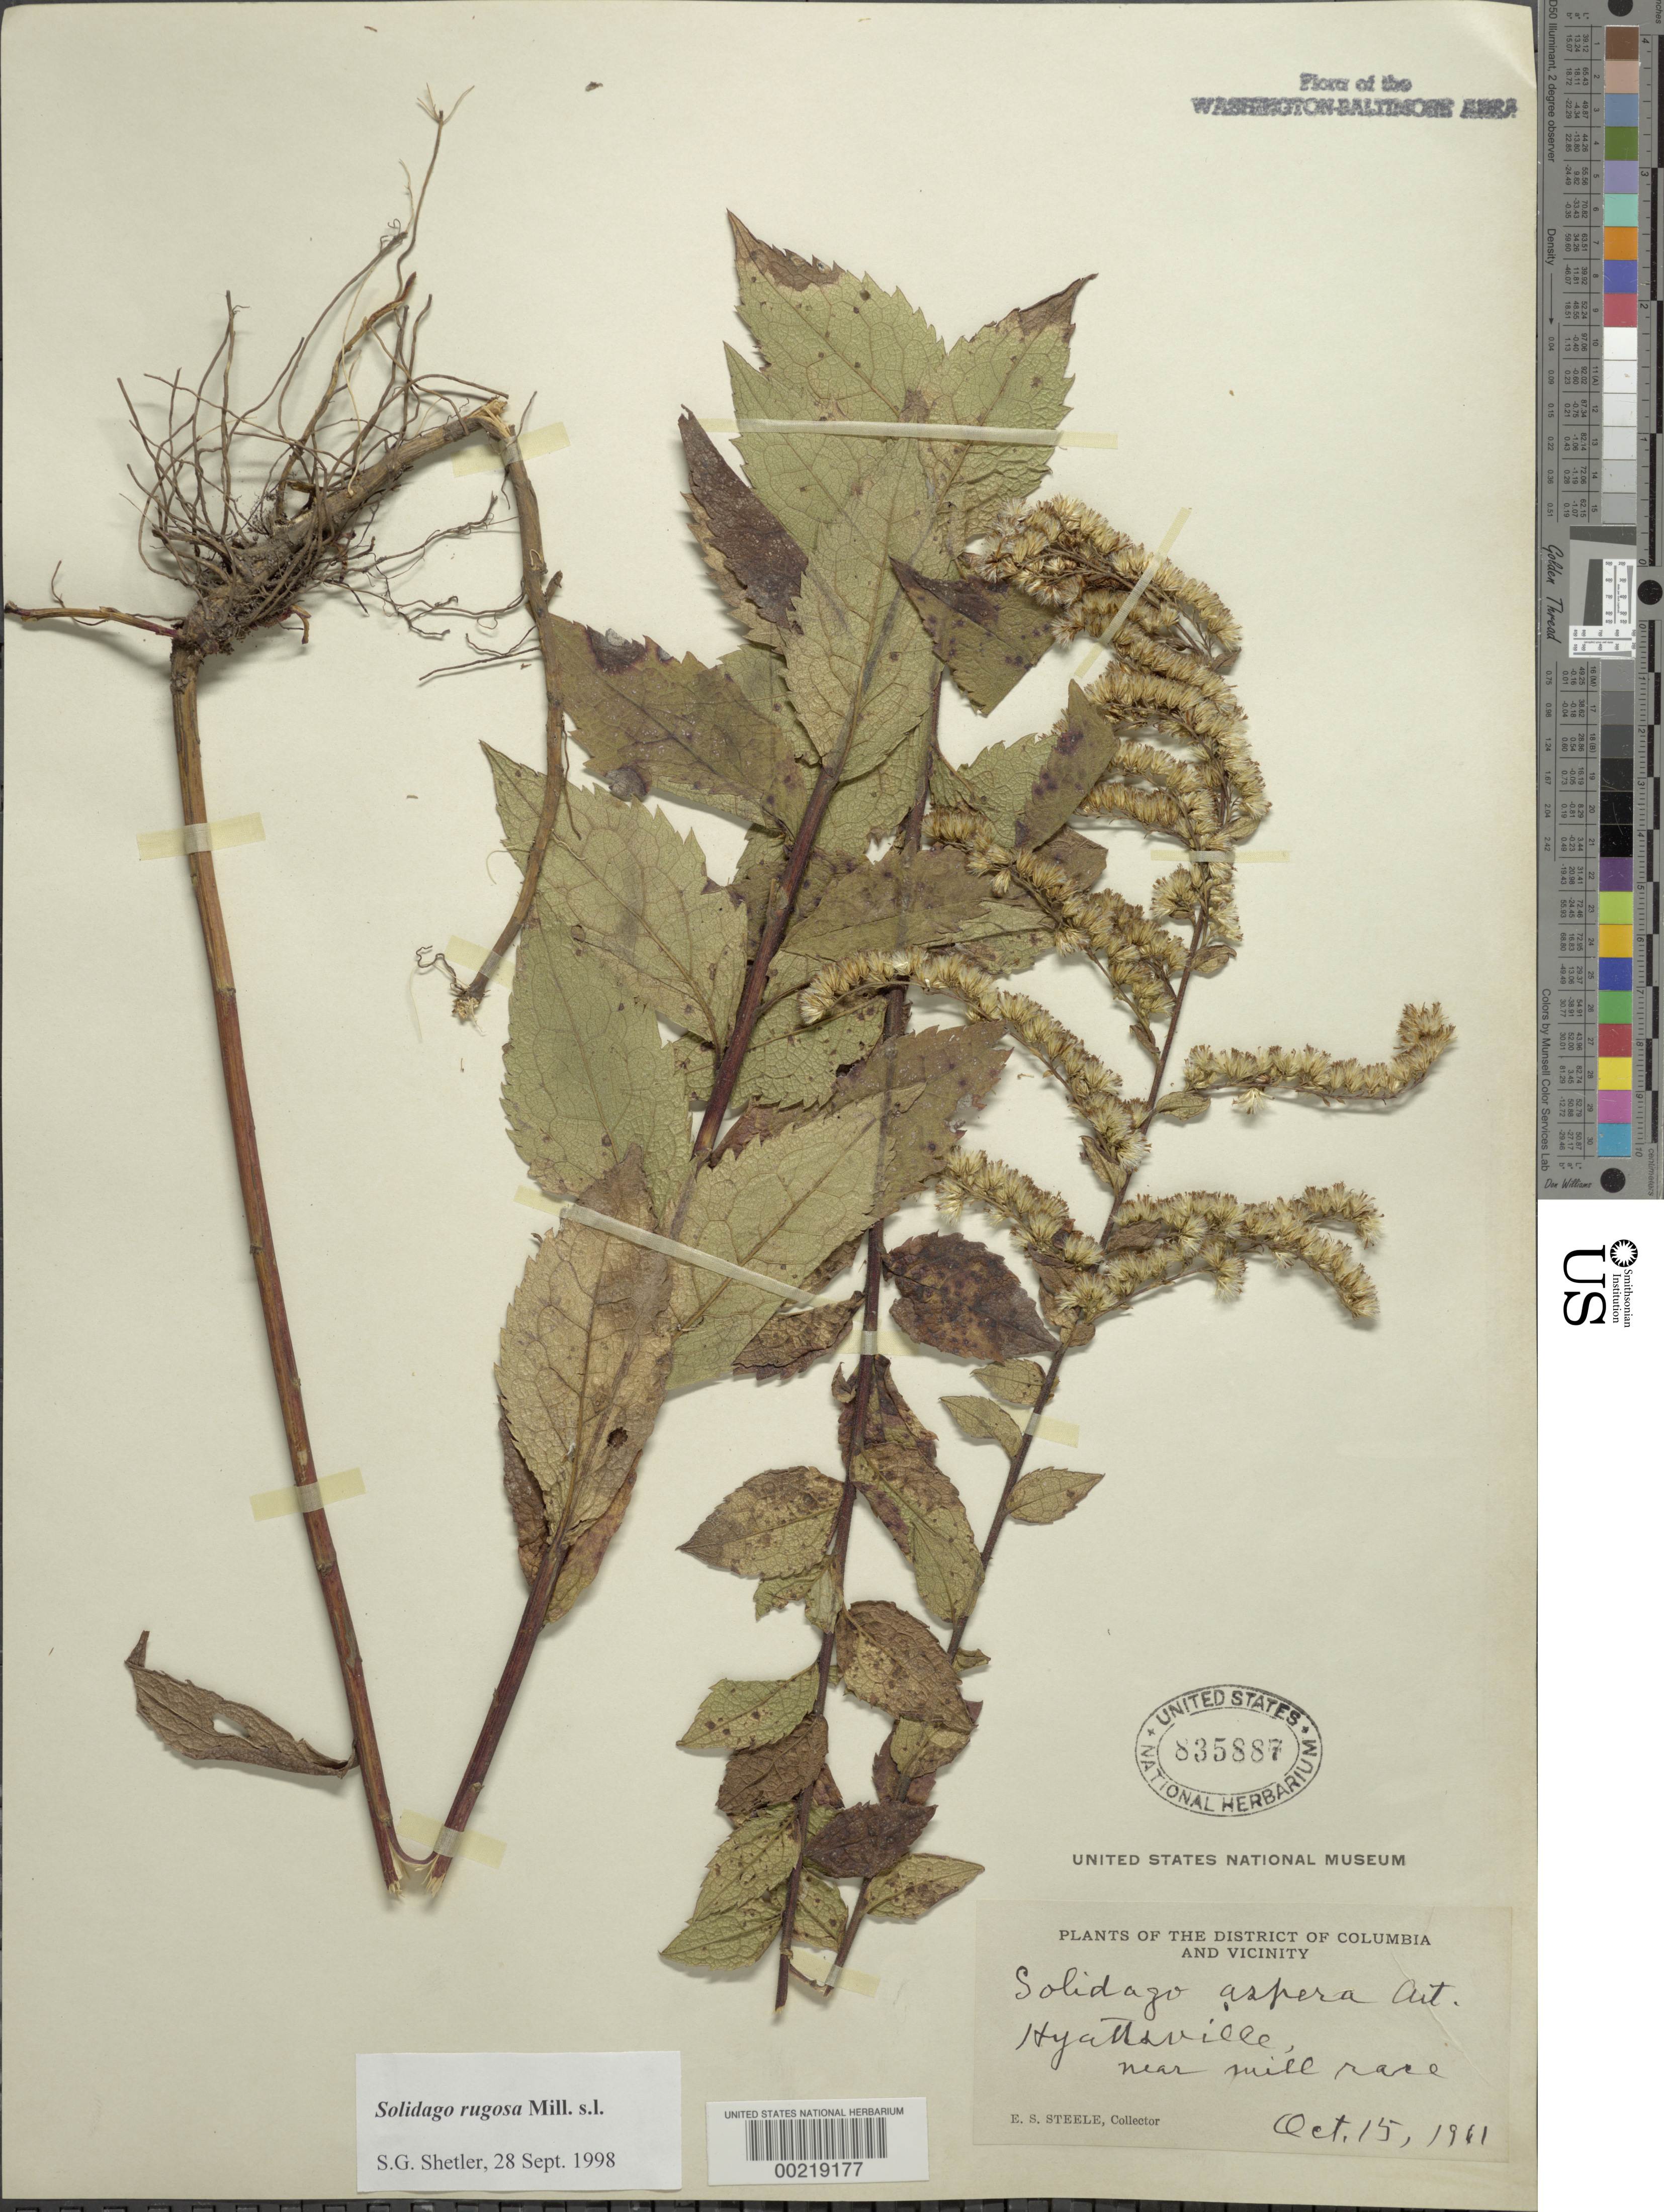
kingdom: Plantae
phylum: Tracheophyta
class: Magnoliopsida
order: Asterales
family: Asteraceae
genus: Solidago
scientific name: Solidago rugosa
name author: Mill.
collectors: E. Steele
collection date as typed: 15 Oct 1911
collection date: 1911-10-15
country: United States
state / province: Maryland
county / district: Prince George's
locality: Hyattsville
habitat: Near mill race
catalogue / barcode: US 835887